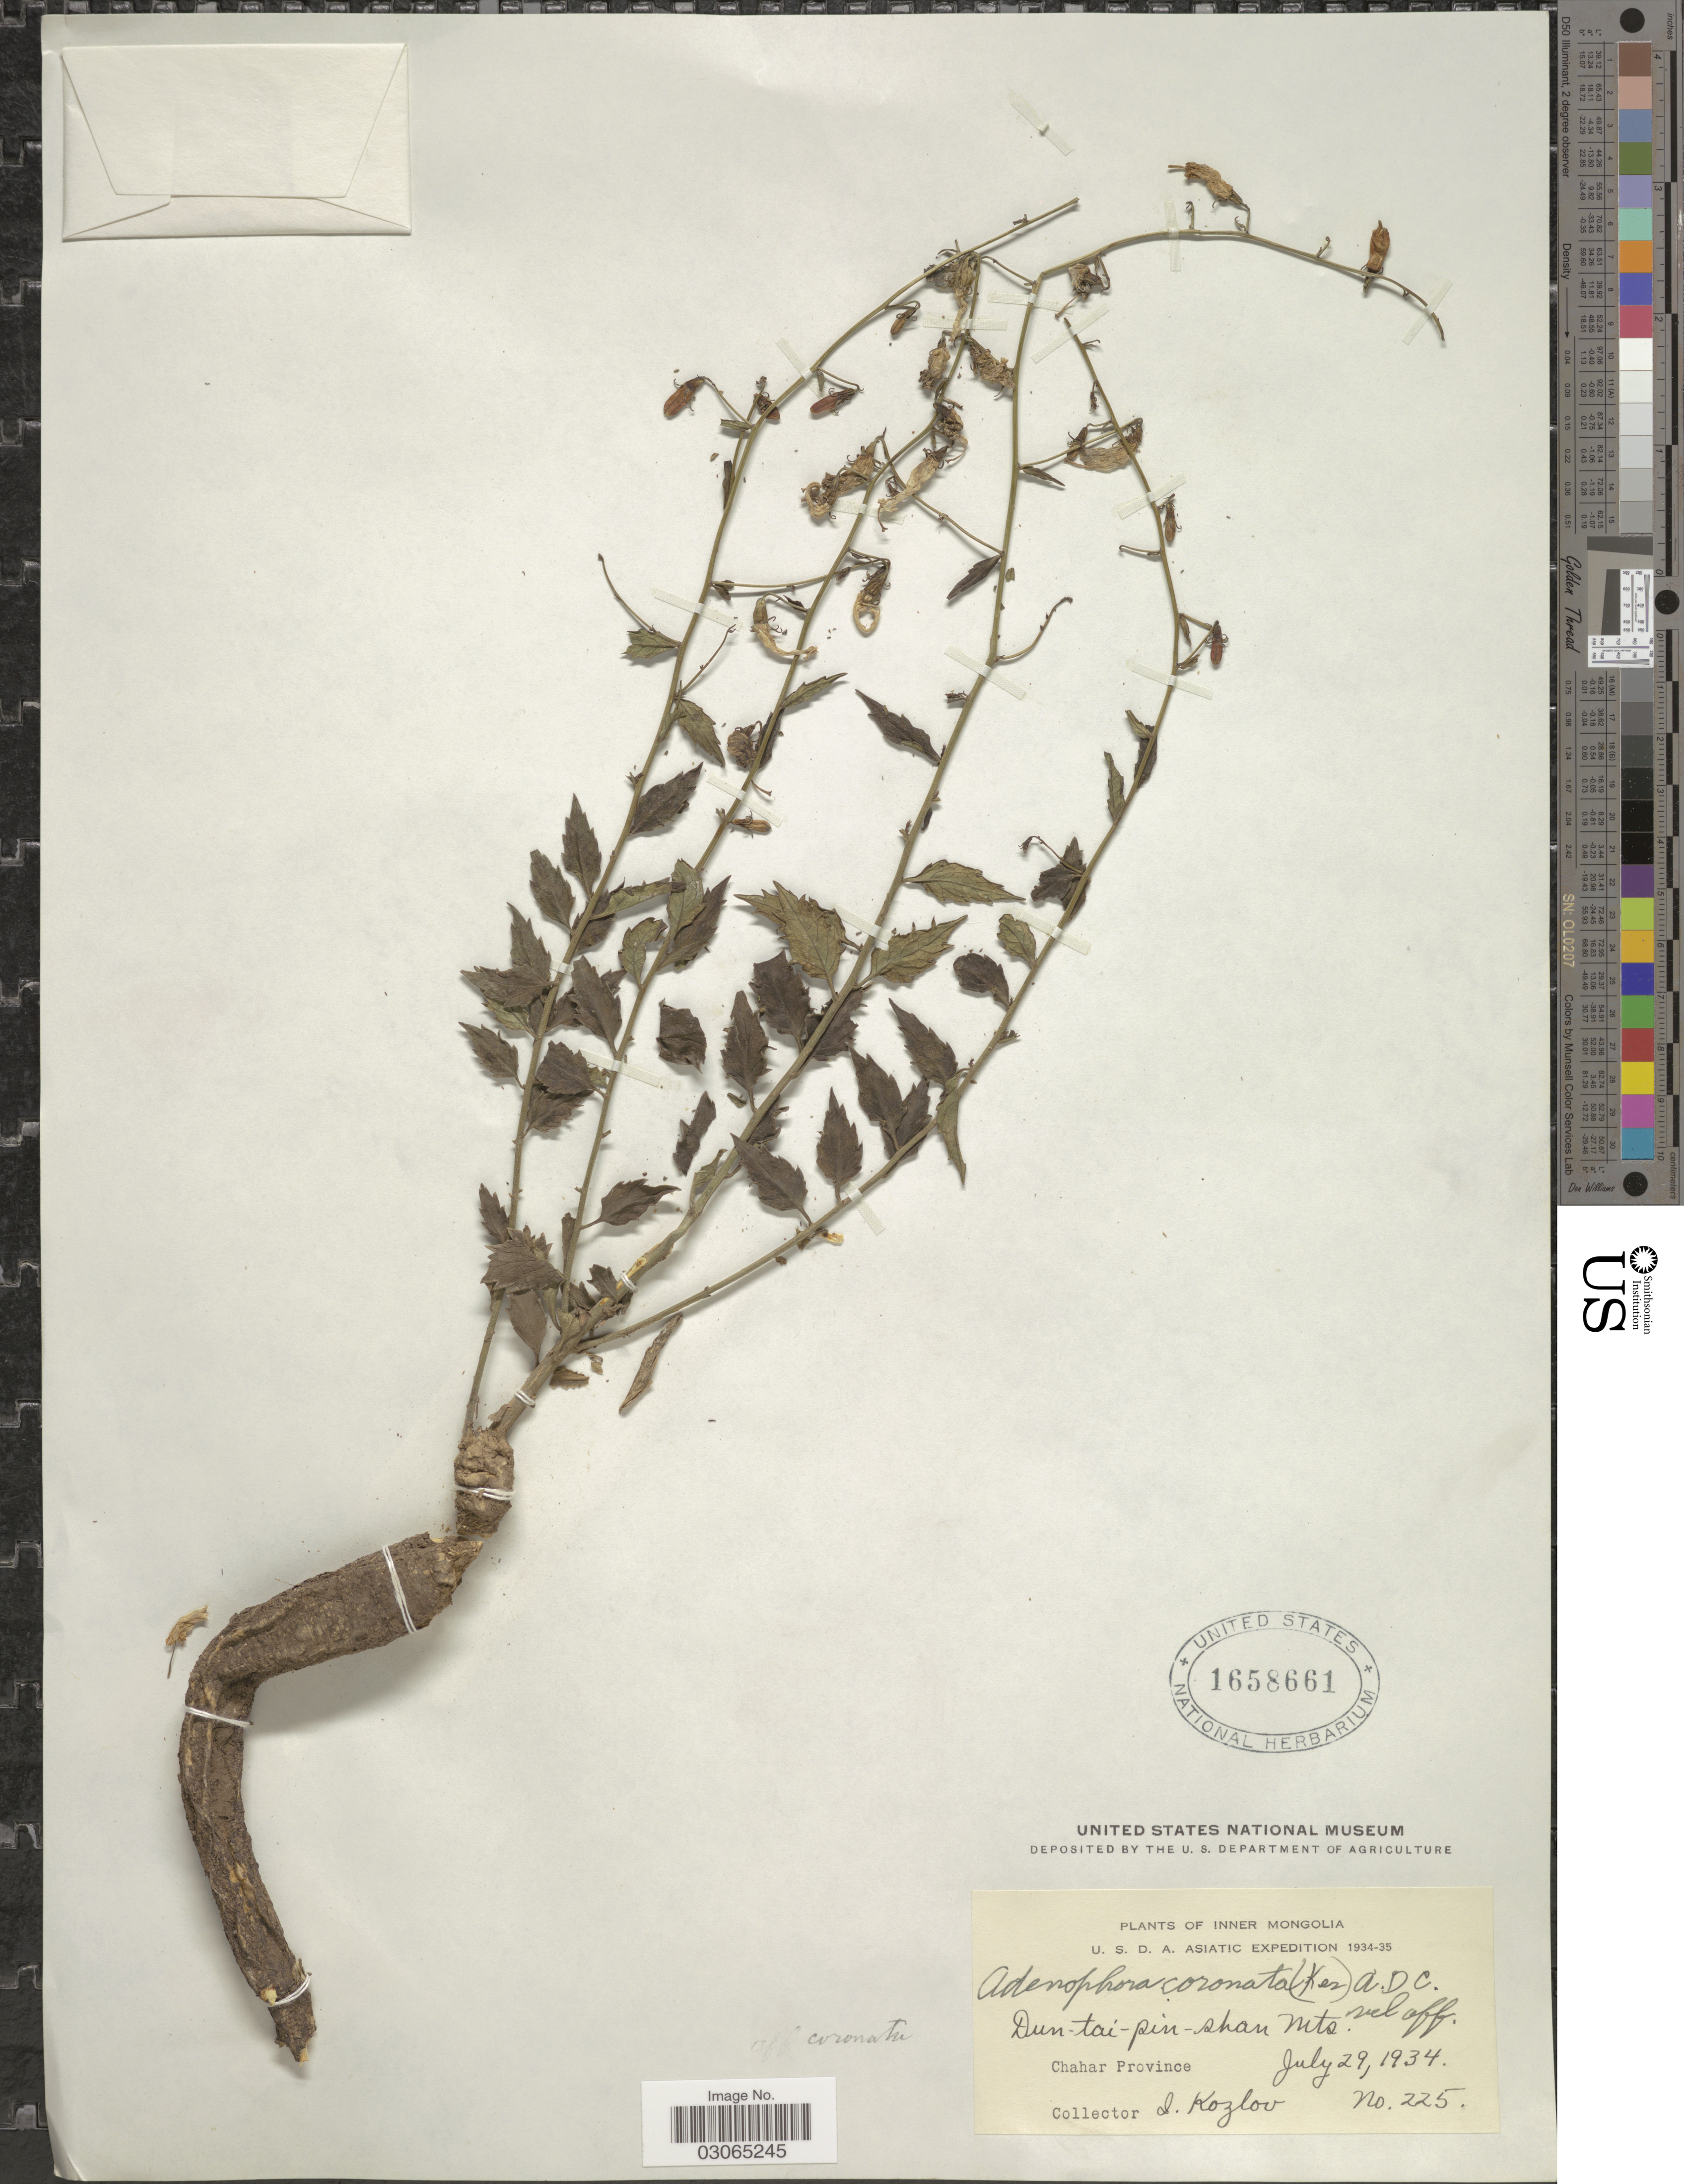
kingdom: Plantae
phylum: Tracheophyta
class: Magnoliopsida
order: Asterales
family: Campanulaceae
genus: Adenophora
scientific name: Adenophora coronata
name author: (Ker Gawl.) A. DC.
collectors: I. Kozlov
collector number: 225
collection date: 1934-07-29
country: China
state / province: Nei Monggol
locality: Inner Mongolia. Dun-tai-pin-shan Mts. Chahar Province.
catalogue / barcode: US 1658661